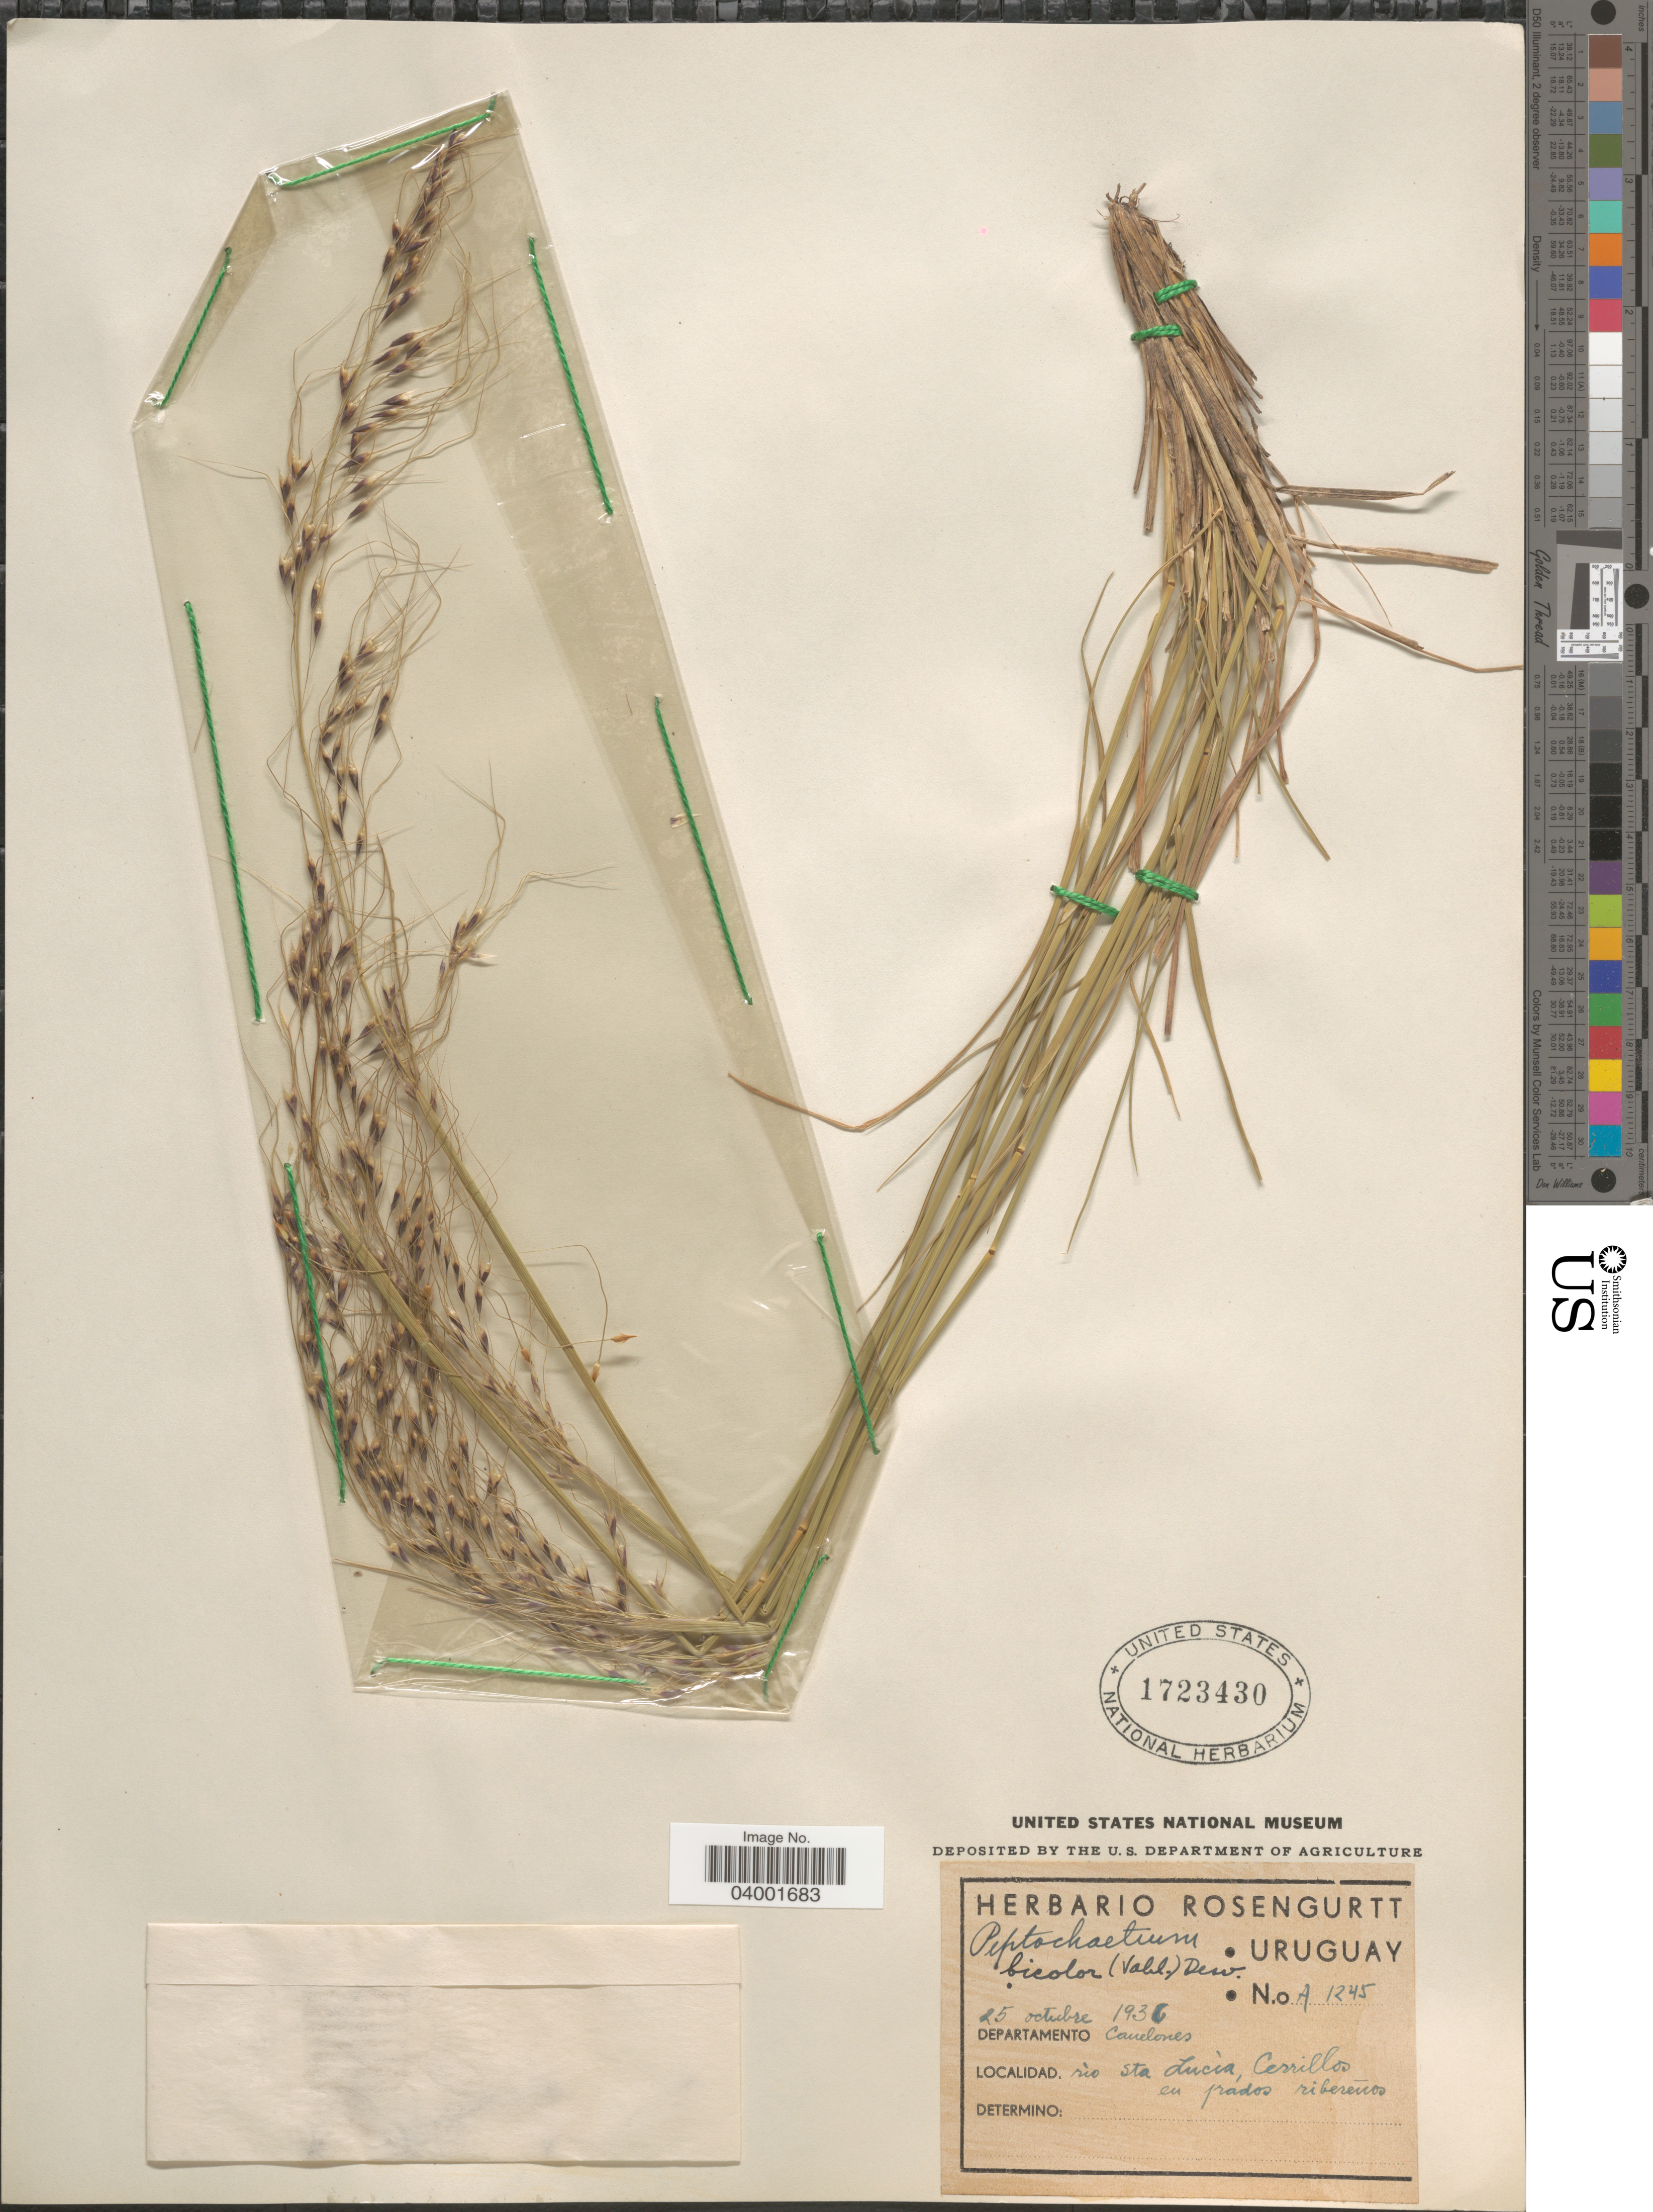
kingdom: Plantae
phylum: Tracheophyta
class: Liliopsida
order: Poales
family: Poaceae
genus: Piptochaetium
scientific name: Piptochaetium bicolor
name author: (Vahl) É. Desv.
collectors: ex herb. Rosengurtt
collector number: A1245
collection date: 1936-10-25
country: Uruguay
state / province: Canelones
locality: Departamento Canelones. Río Sta Lucía.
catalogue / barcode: US 1723430